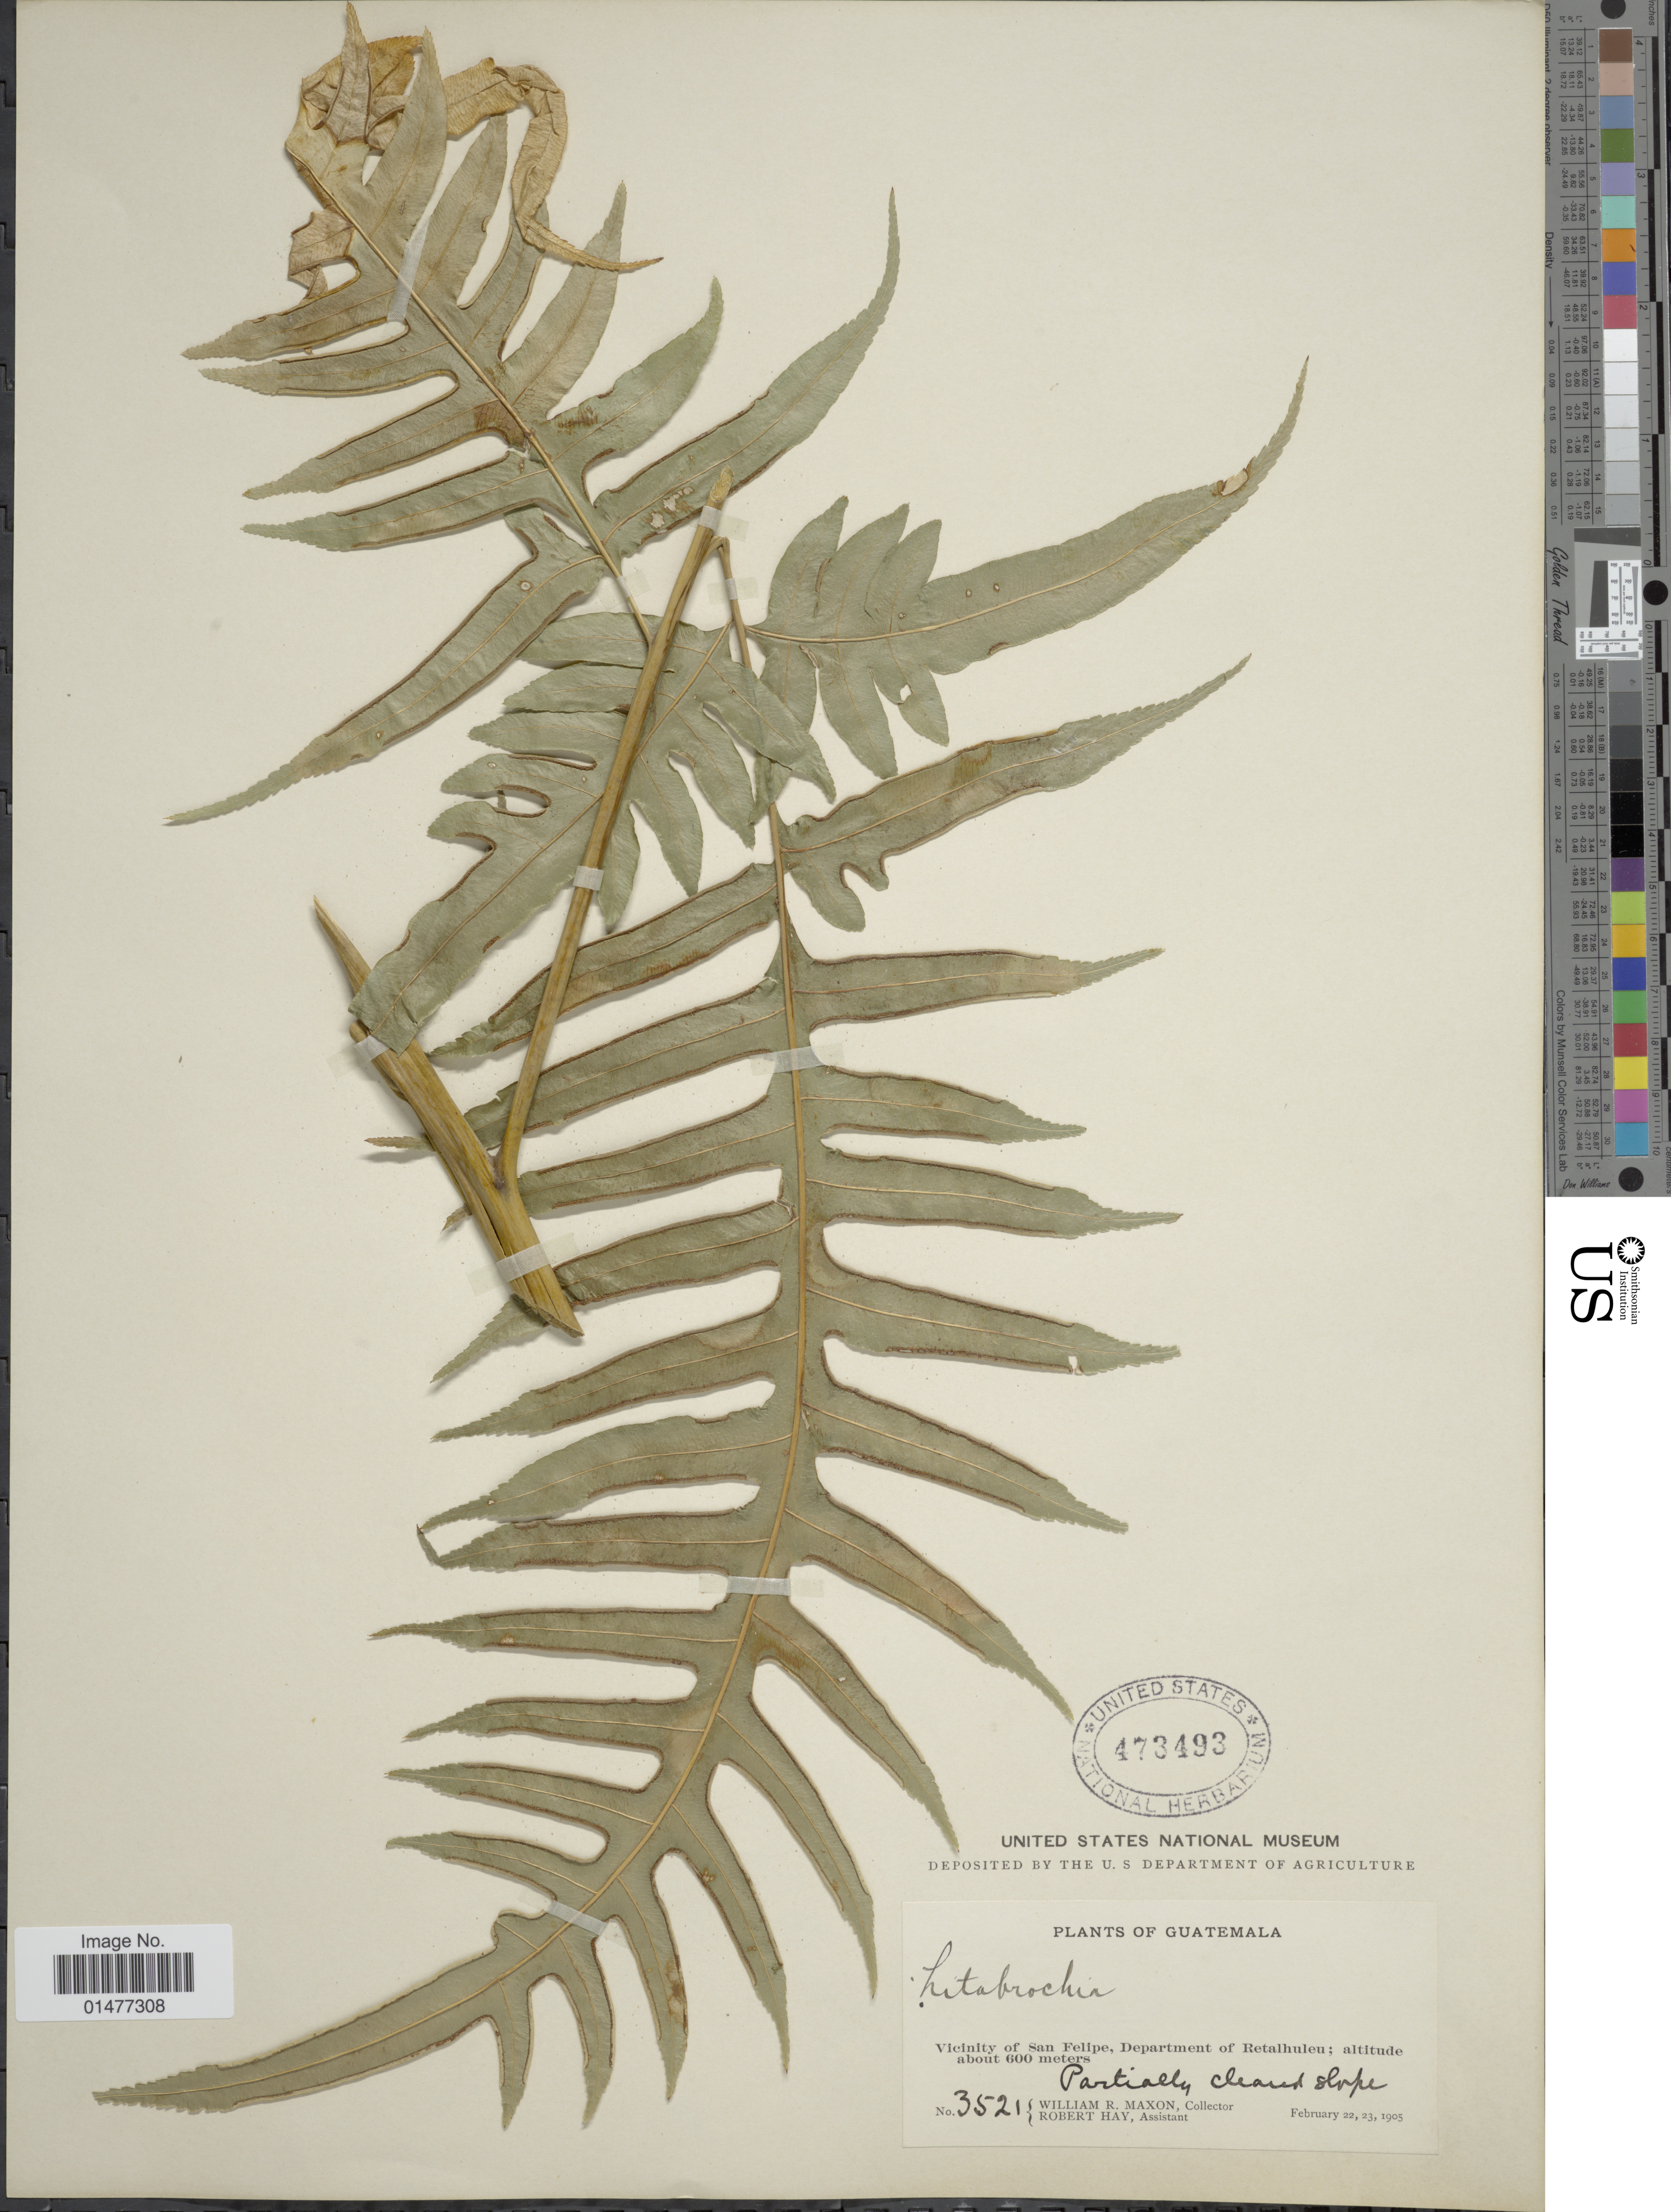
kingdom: Plantae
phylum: Tracheophyta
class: Polypodiopsida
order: Polypodiales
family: Pteridaceae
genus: Pteris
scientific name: Pteris altissima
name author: Poir.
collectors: W. R. Maxon & R. H. Hay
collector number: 3521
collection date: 1905-02-22/1905-02-23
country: Guatemala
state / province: Retalhuleu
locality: Plants of Guatemala, Vicinity of San Felipe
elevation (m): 600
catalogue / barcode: US 473493